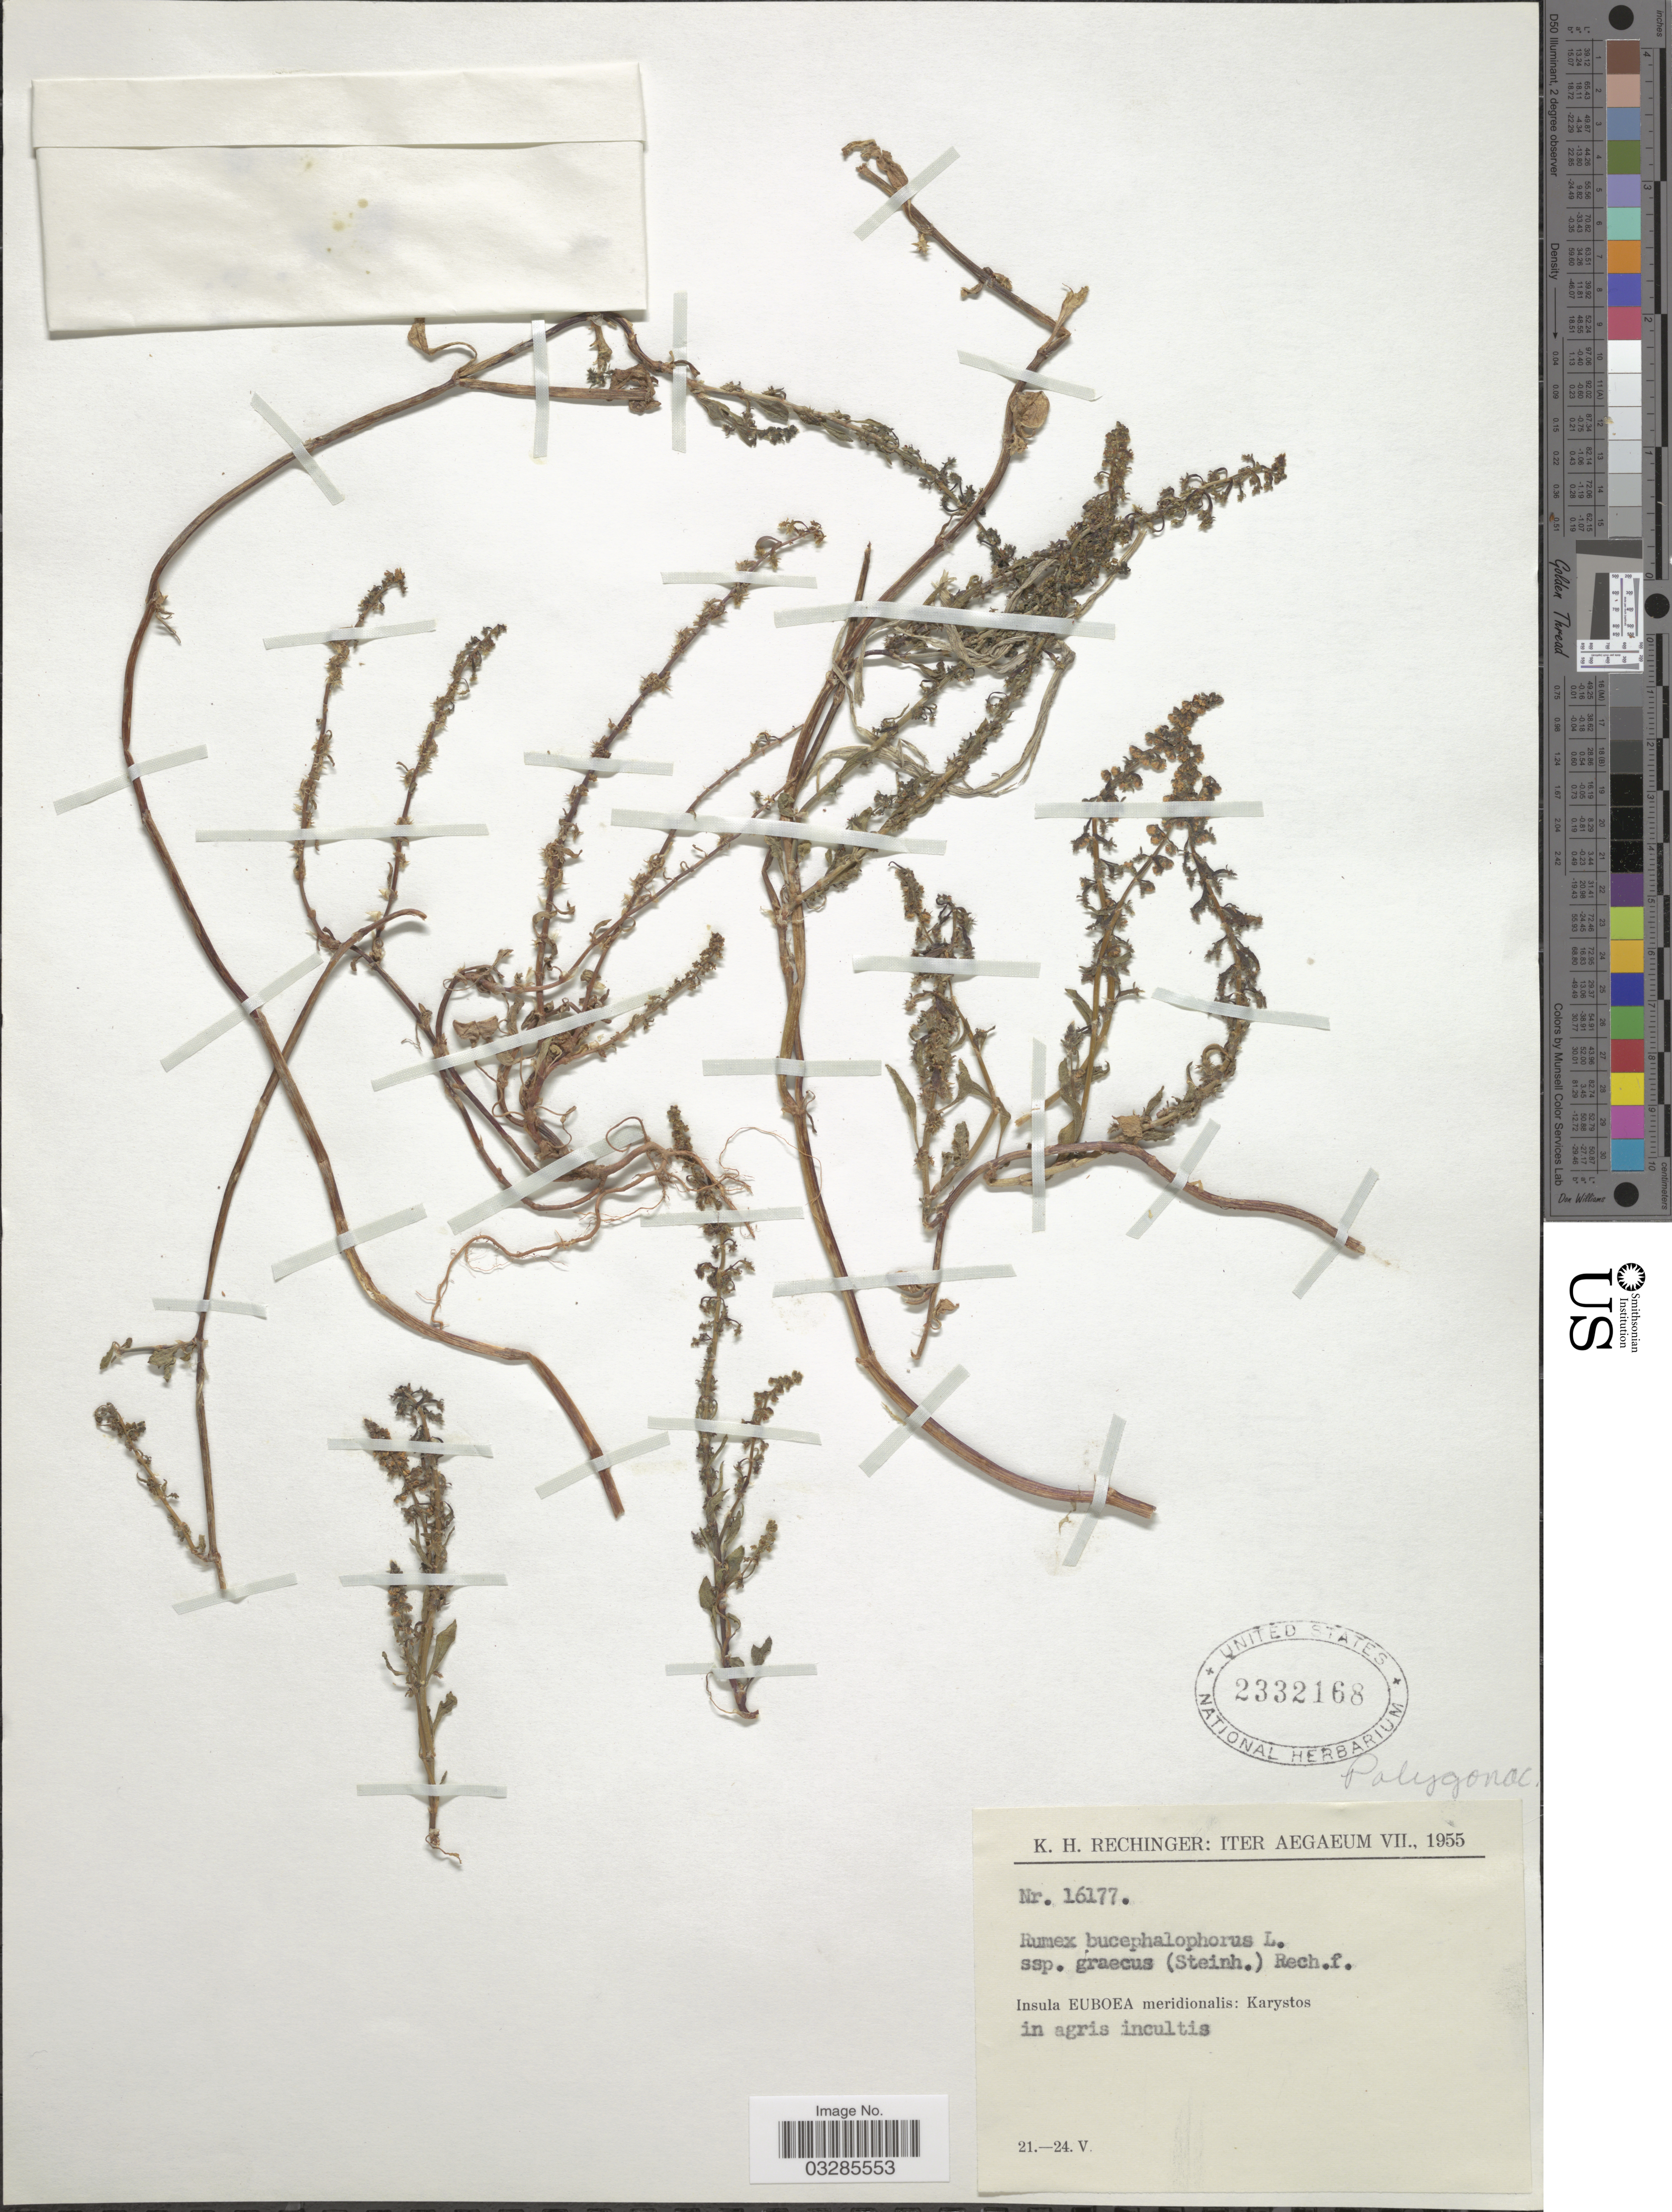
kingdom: Plantae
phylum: Tracheophyta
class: Magnoliopsida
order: Caryophyllales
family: Polygonaceae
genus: Rumex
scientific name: Rumex bucephalophorus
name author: L.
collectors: K. H. Rechinger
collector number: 16177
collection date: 1955-05-21/1955-05-24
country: Greece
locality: Iter Aegaeum. Insula Euboea meridionalis: Karystos.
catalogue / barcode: US 2332168